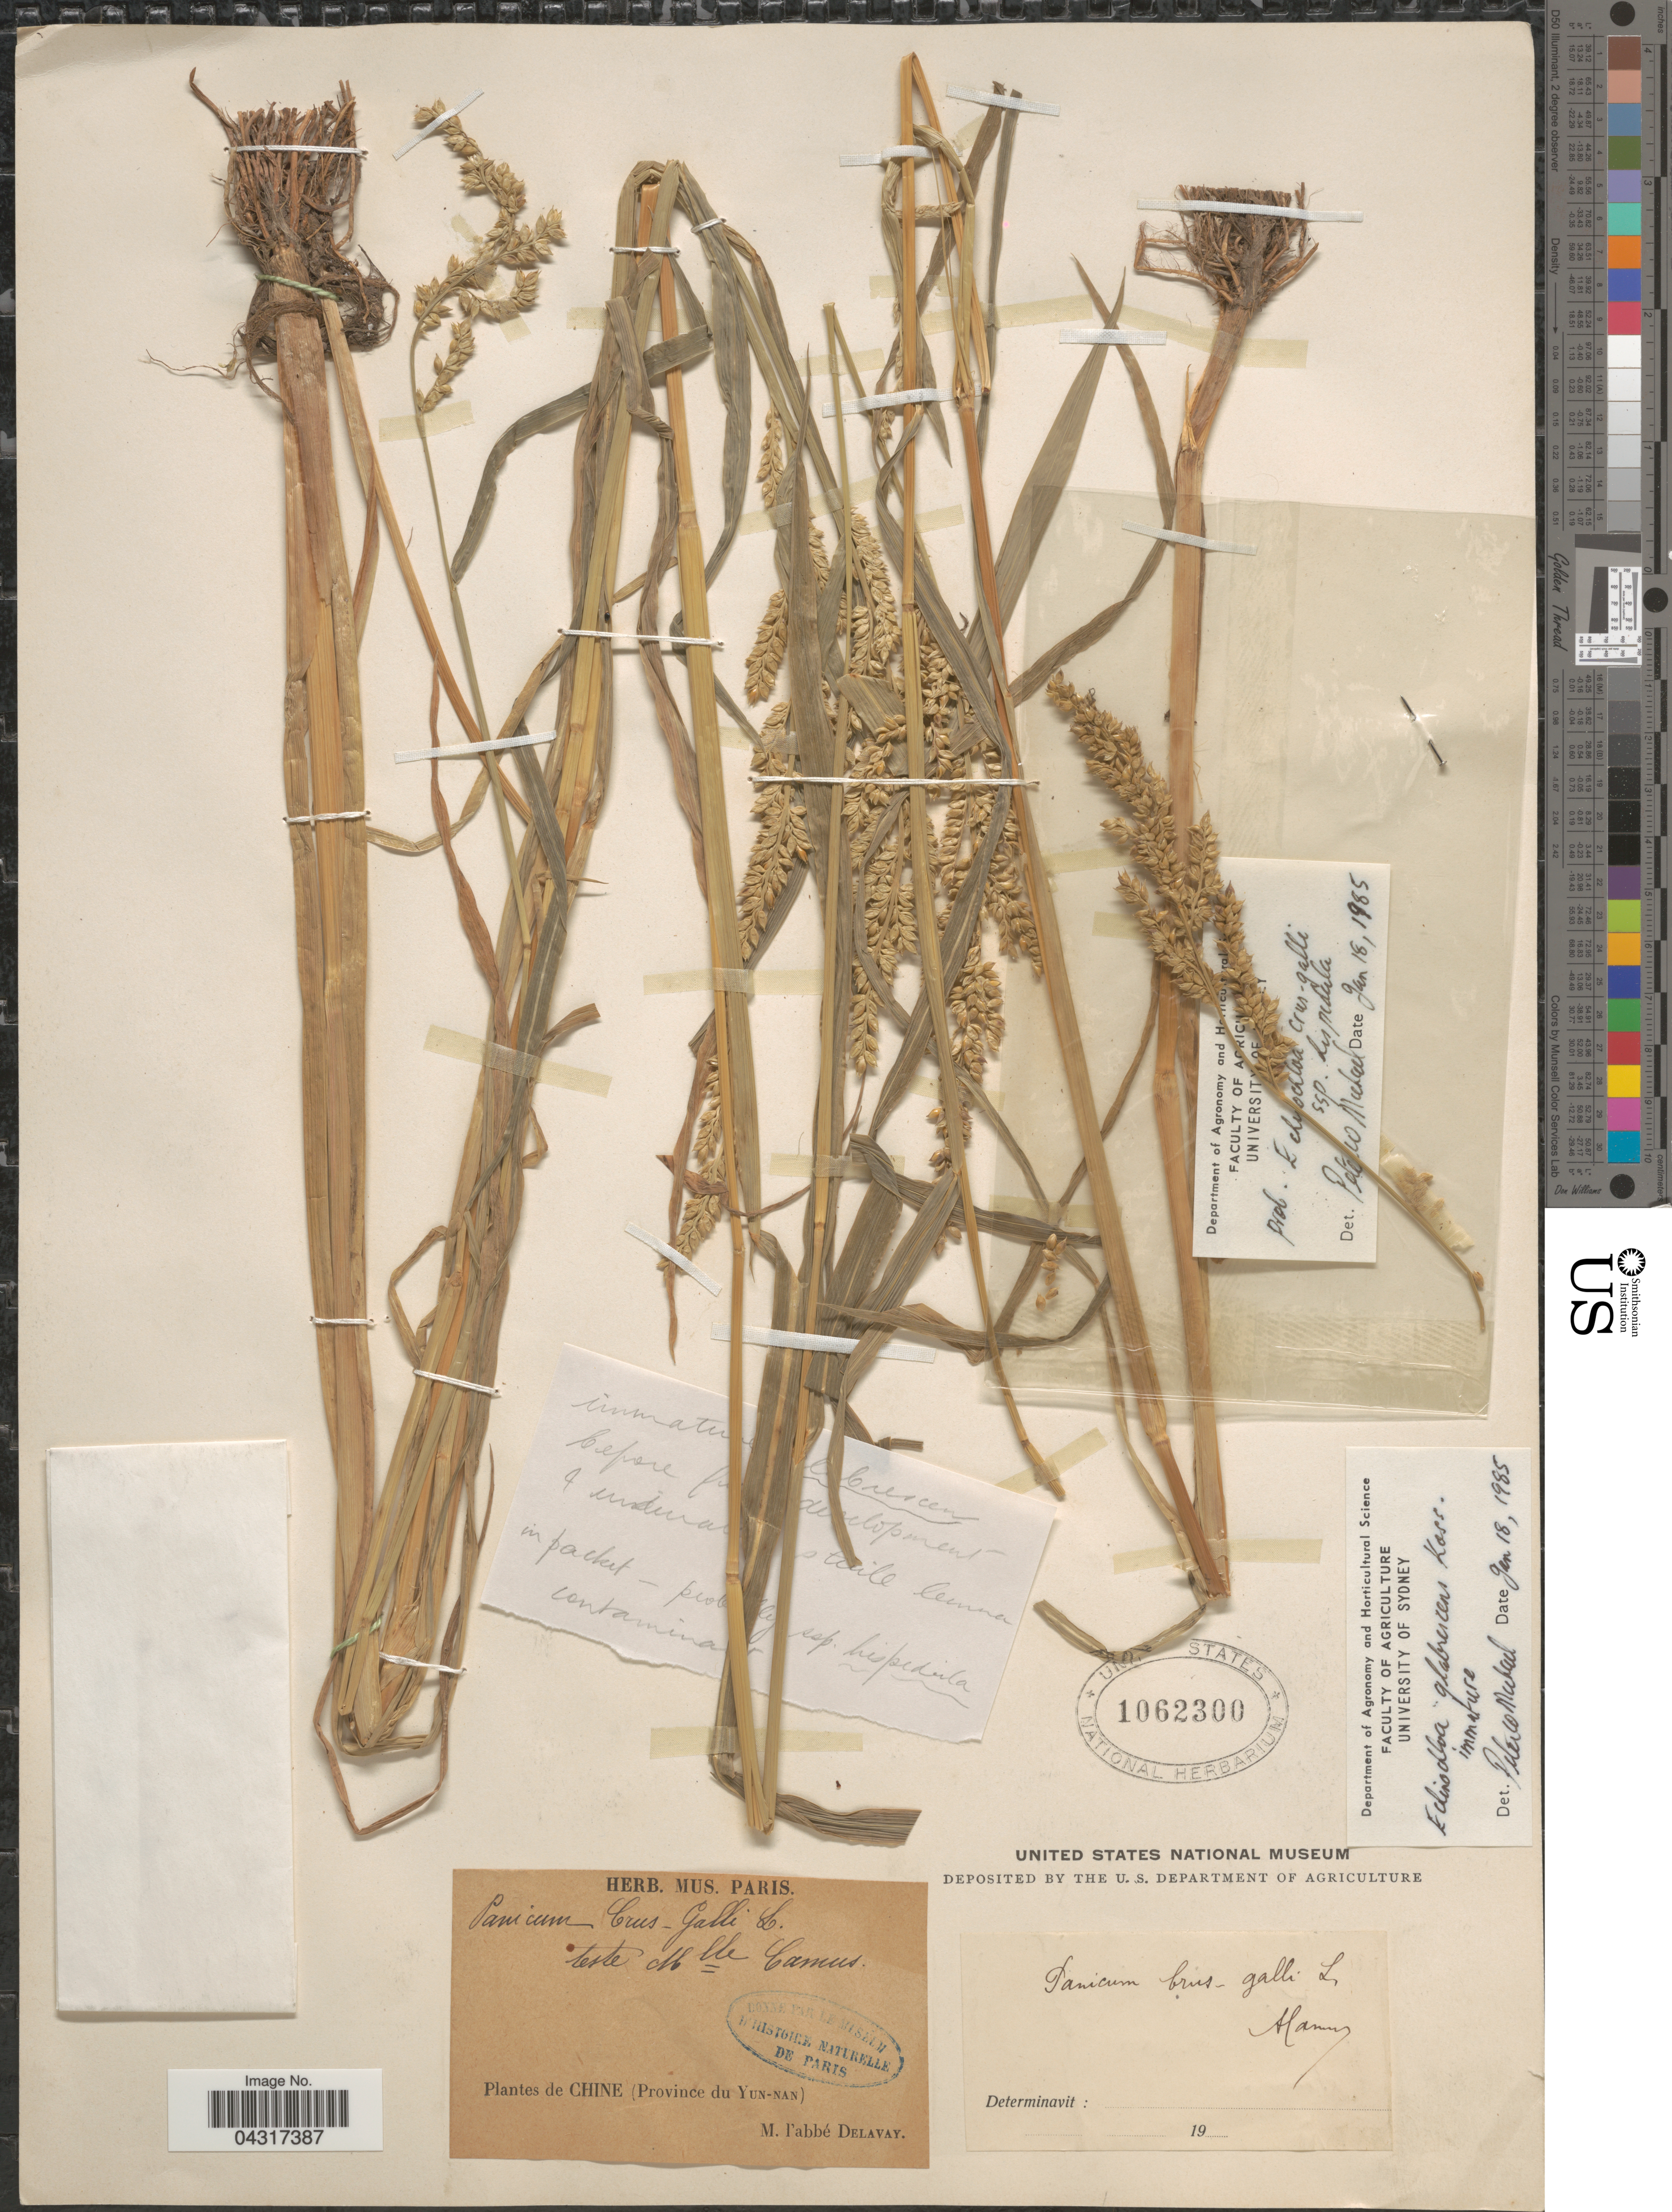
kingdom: Plantae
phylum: Tracheophyta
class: Liliopsida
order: Poales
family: Poaceae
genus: Echinochloa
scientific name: Echinochloa glabrescens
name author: Munro ex Hook. f.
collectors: P. Delavay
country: China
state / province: Yunnan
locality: Province du Yun-Nan.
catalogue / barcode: US 1062300